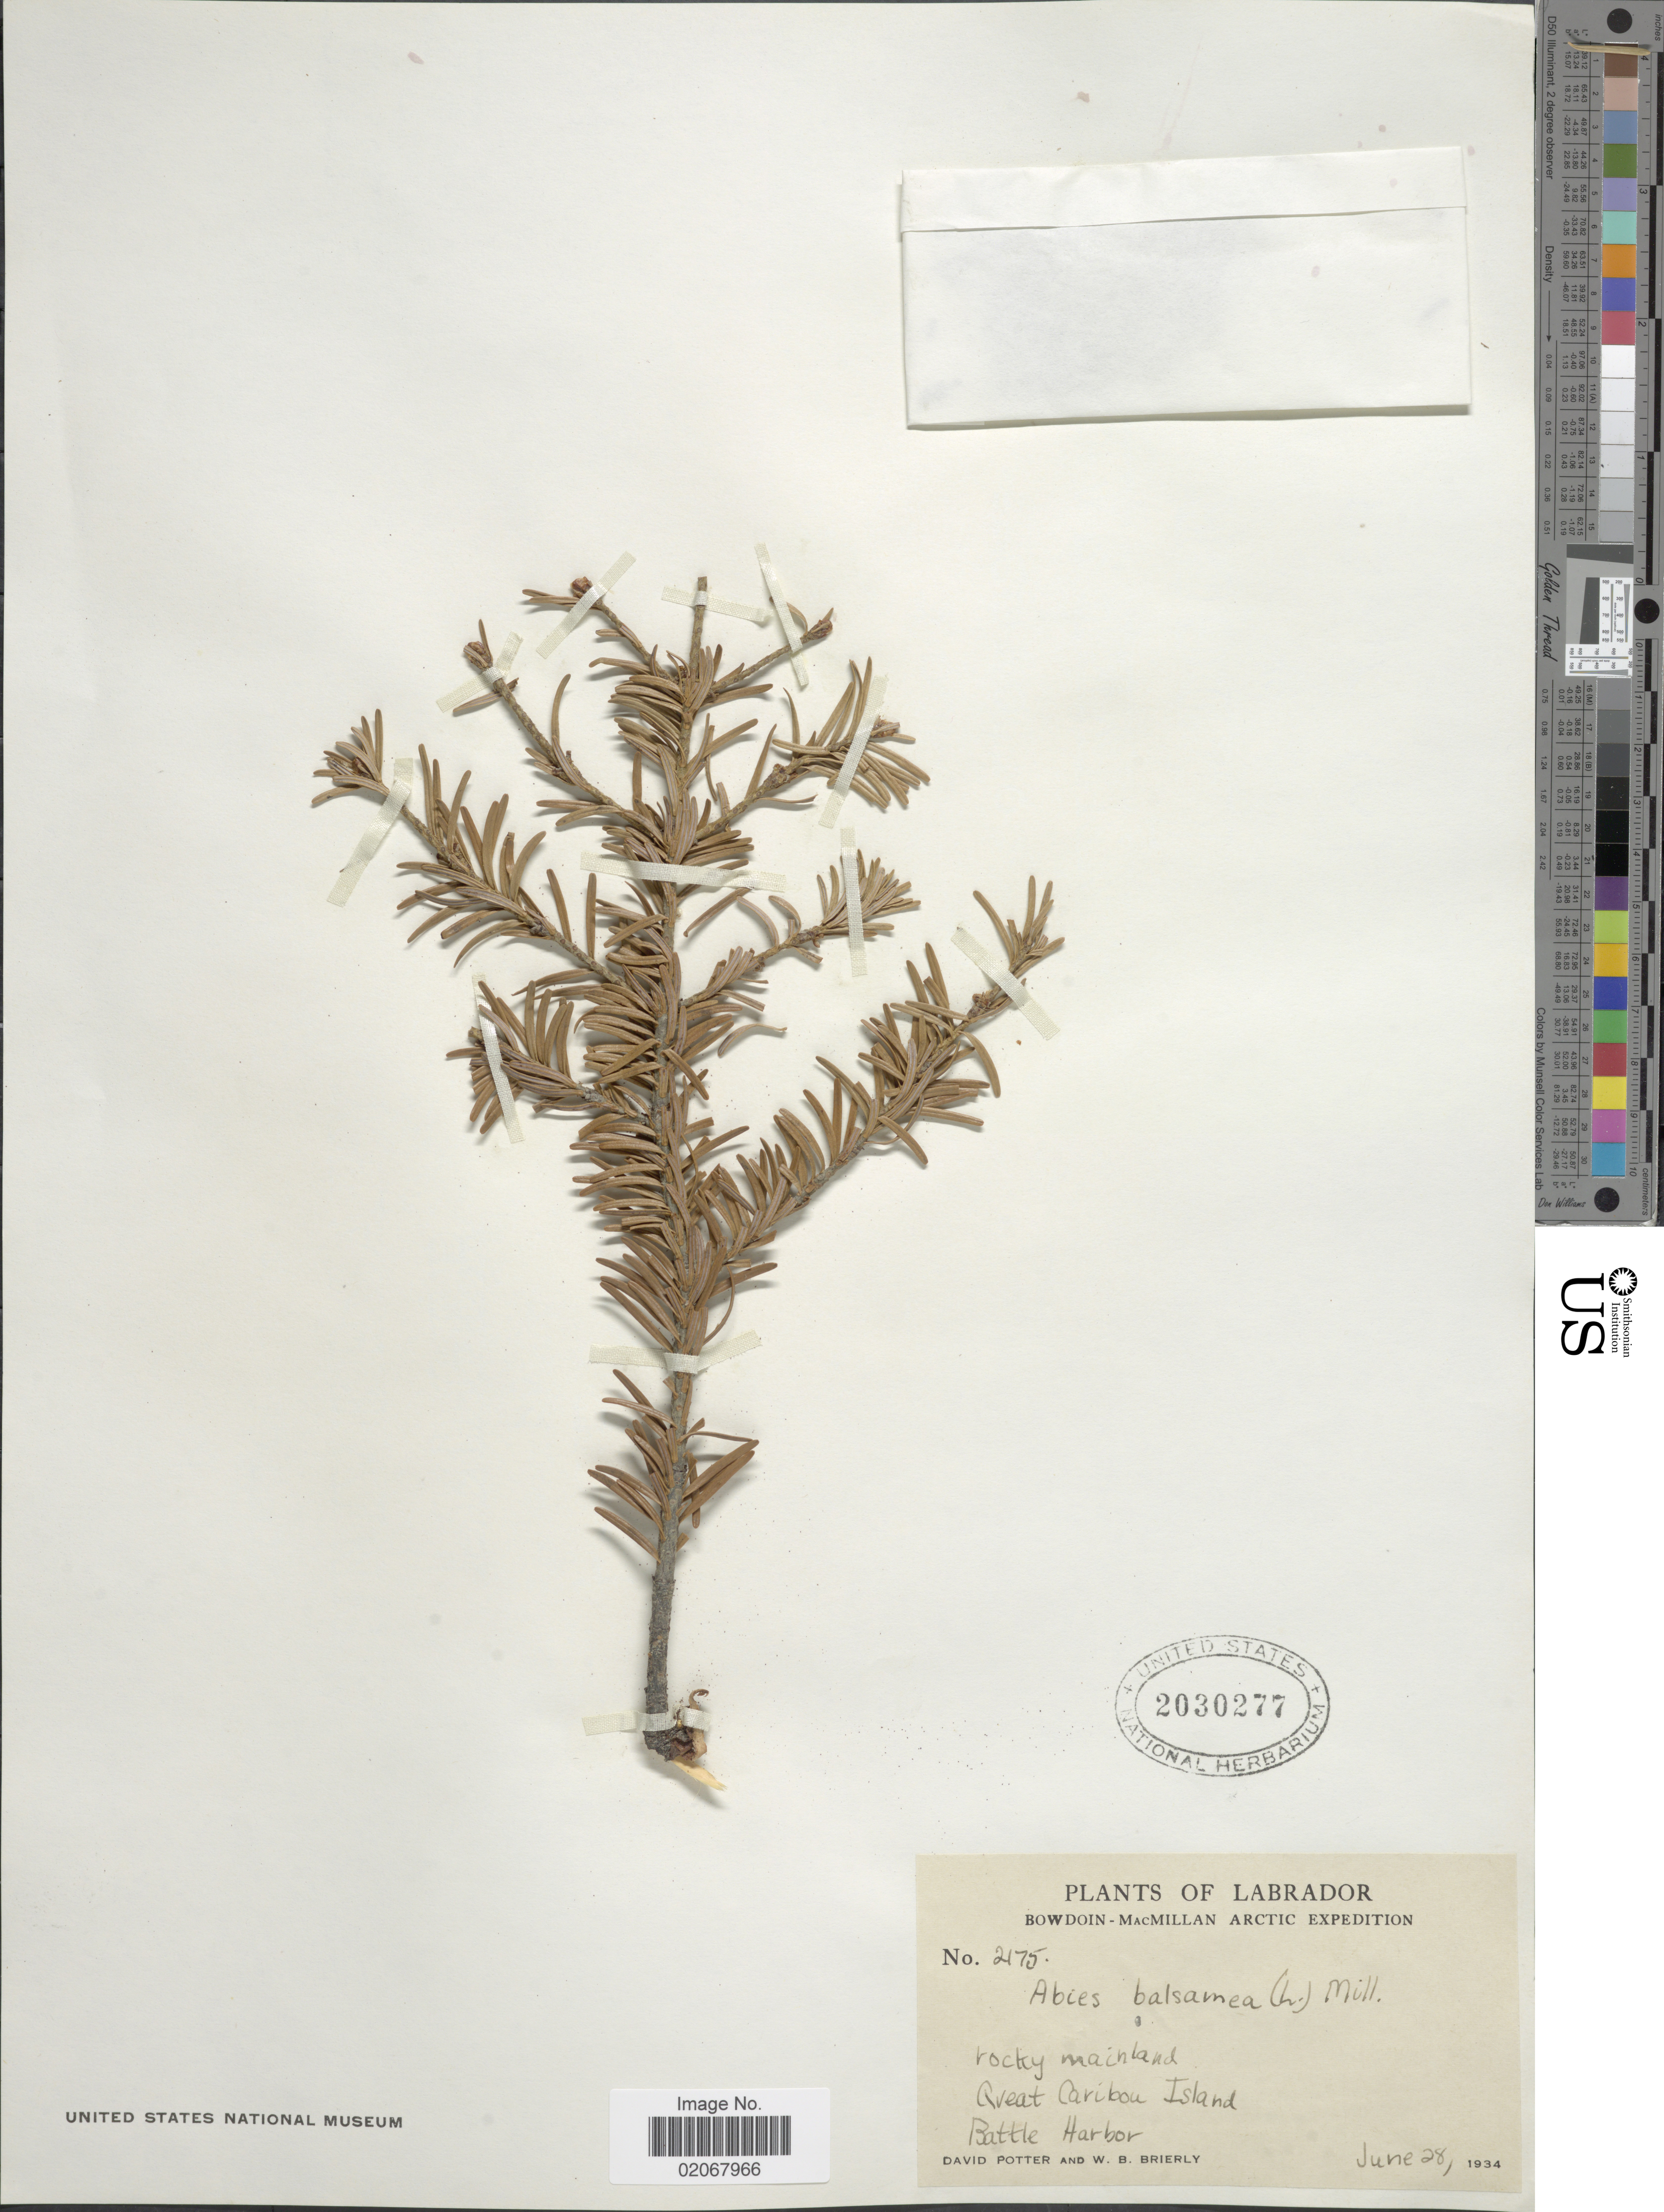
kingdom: Plantae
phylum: Tracheophyta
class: Pinopsida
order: Pinales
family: Pinaceae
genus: Abies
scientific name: Abies balsamea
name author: (L.) Mill.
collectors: D. Potter & W. Brierly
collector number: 2175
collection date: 1934-06-28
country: Canada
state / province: Newfoundland and Labrador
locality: Llabrador, Bowdoin- MacMillan, Great Caribou Island. Battle Harbor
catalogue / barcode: US 2030277